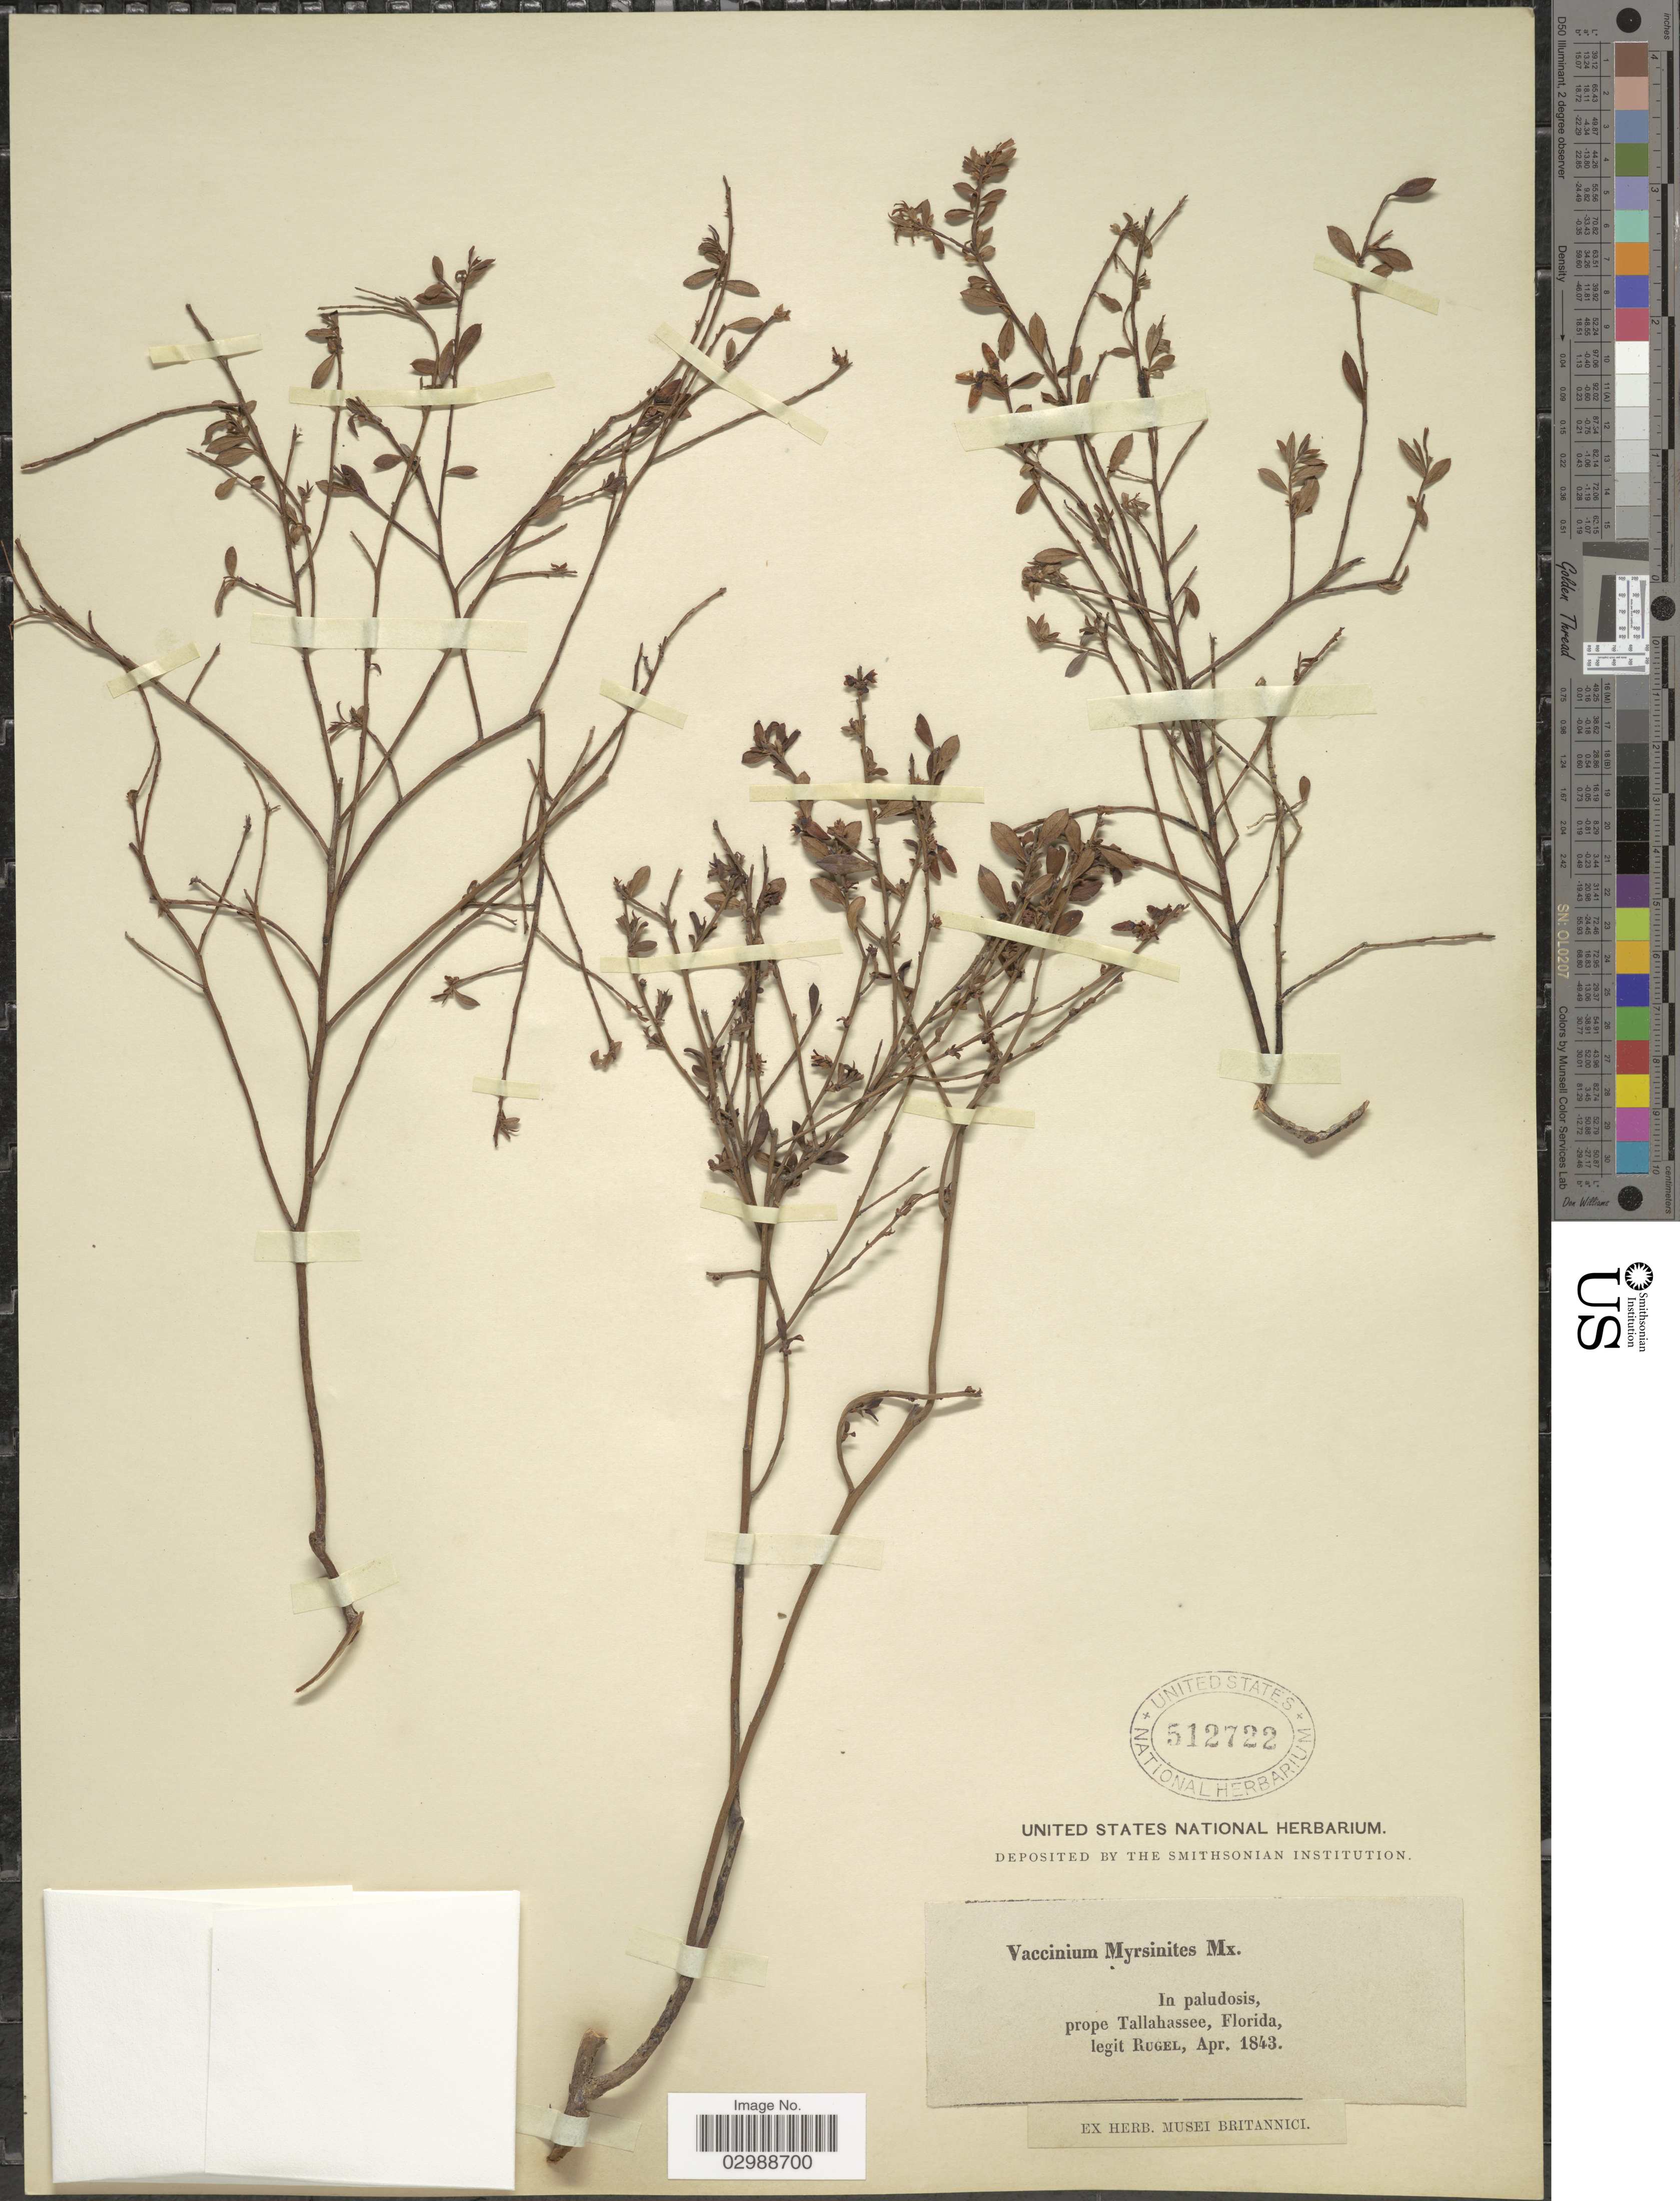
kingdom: Plantae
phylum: Tracheophyta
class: Magnoliopsida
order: Ericales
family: Ericaceae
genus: Vaccinium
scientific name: Vaccinium myrsinites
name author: Lam.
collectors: Rugel, --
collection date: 1843-04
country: United States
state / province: Florida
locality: In paludosis, prope Tallahassee.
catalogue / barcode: US 512722